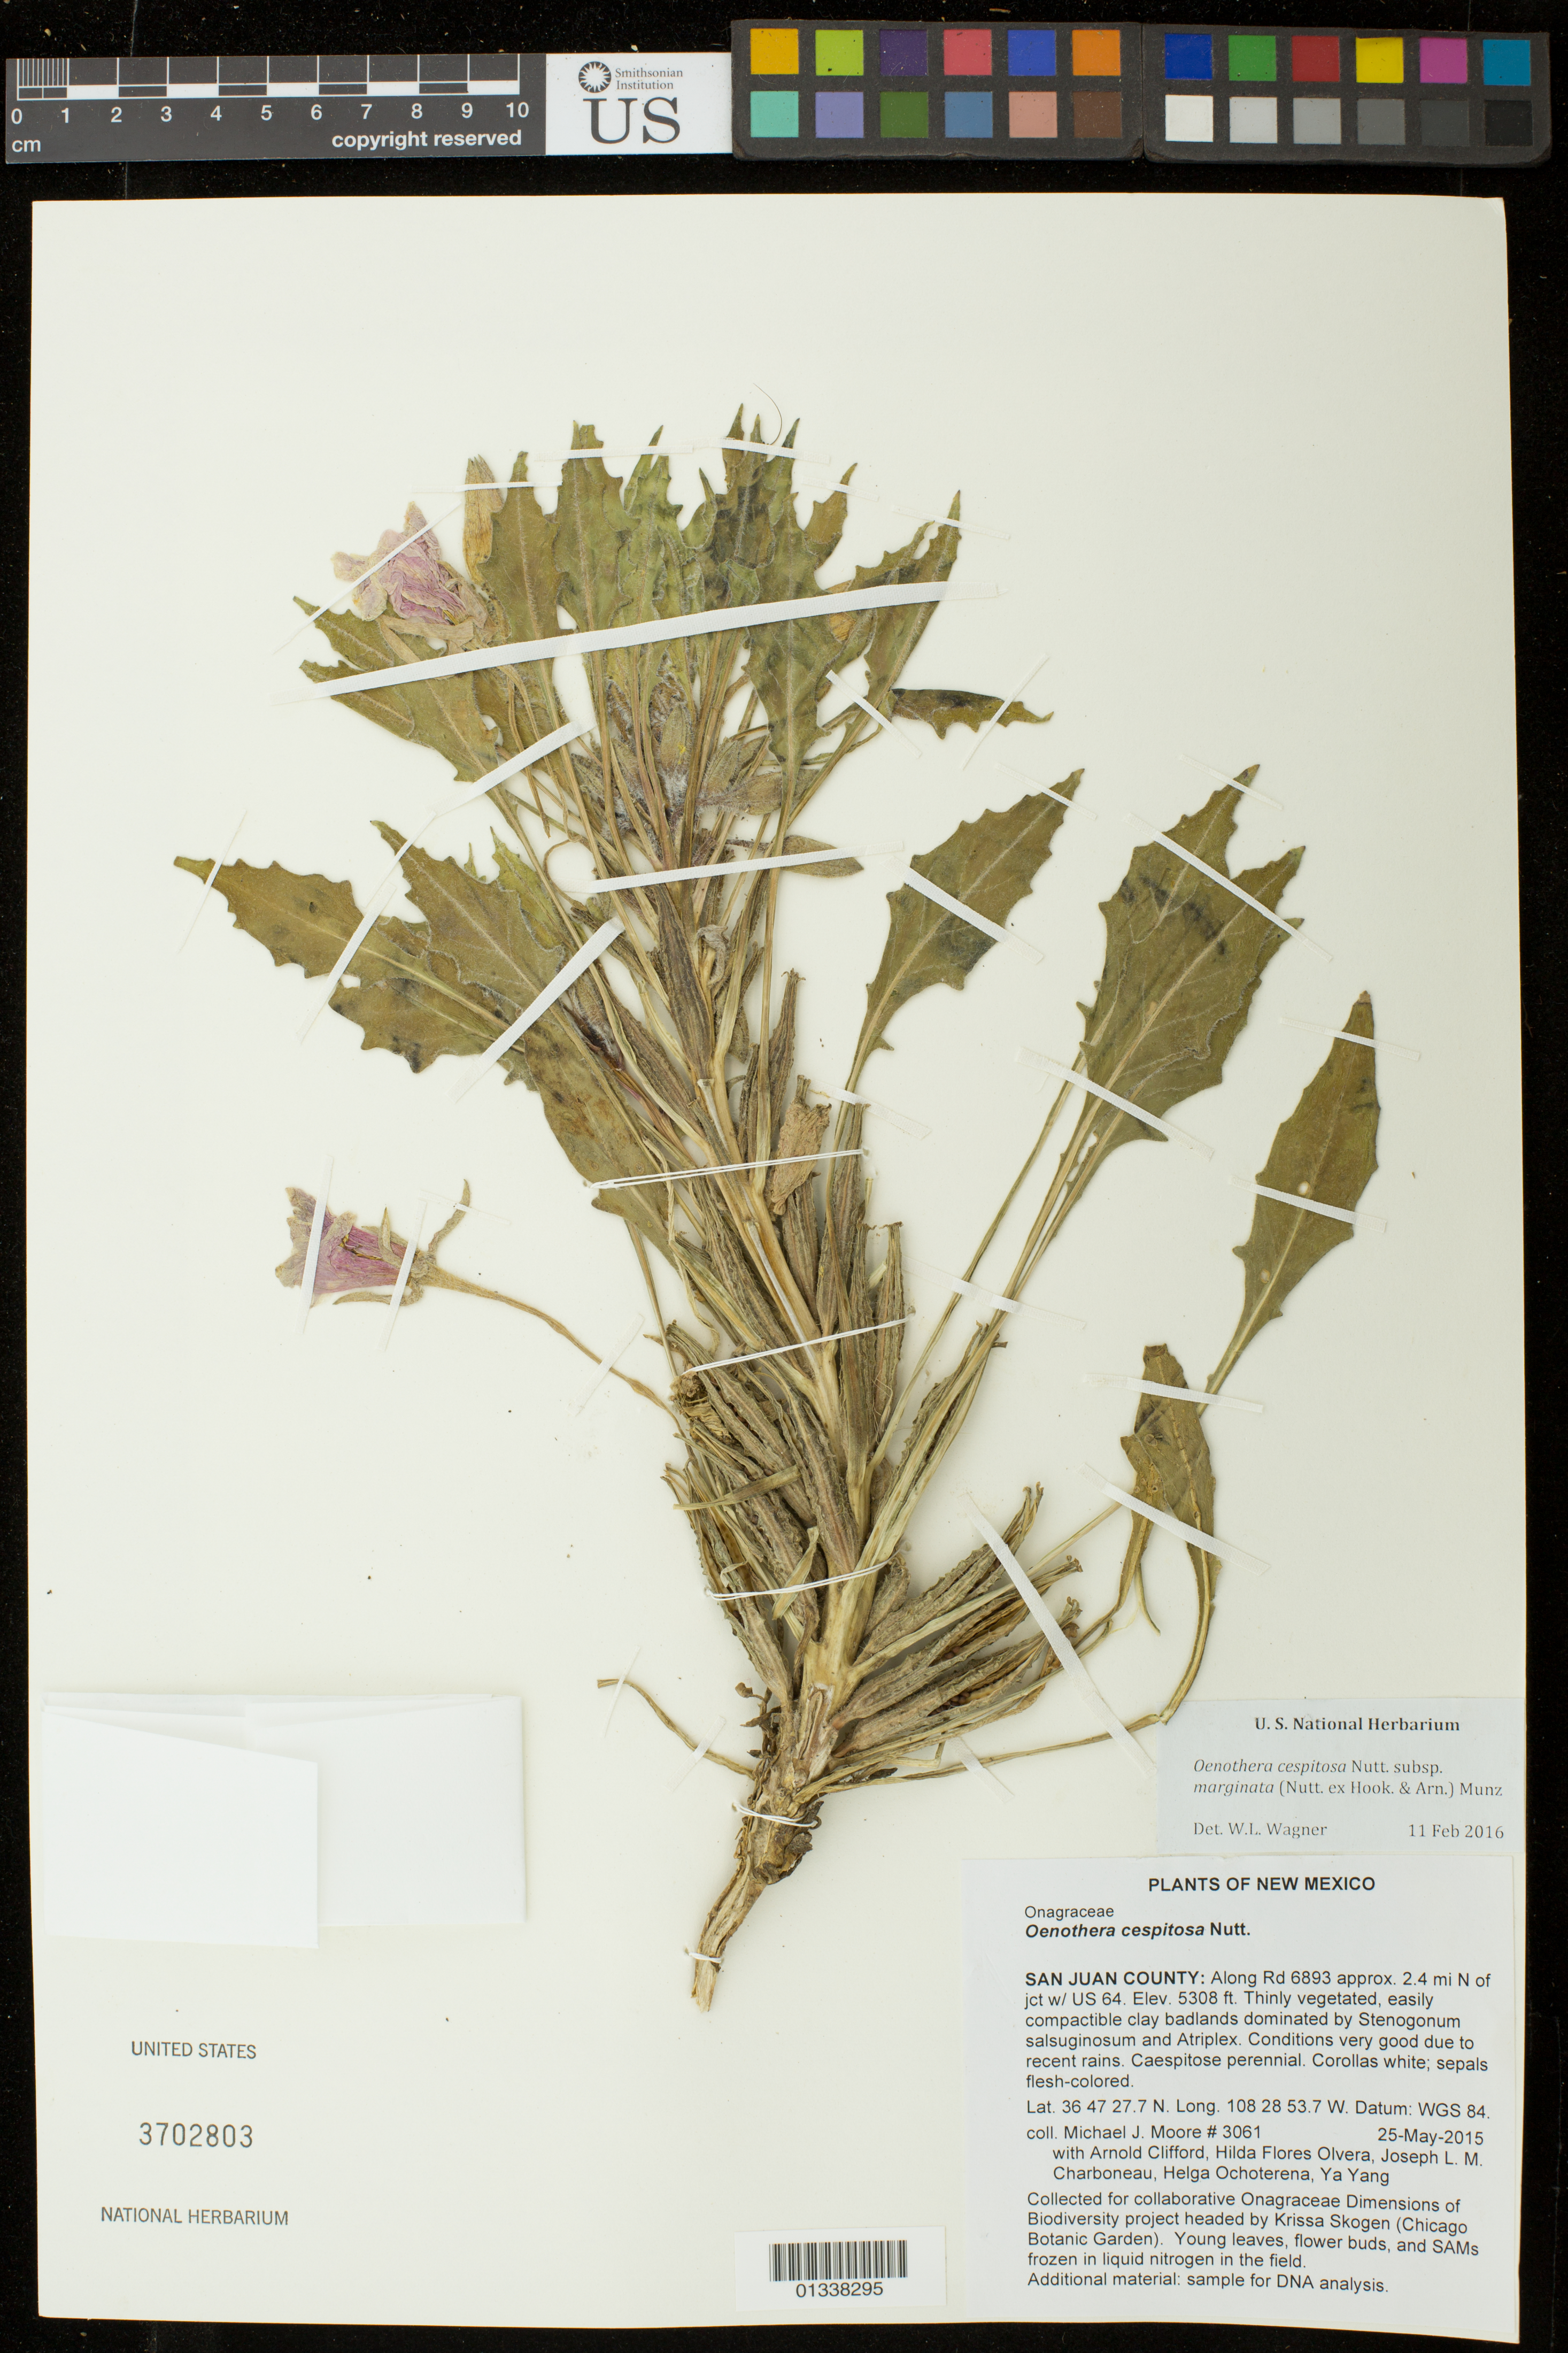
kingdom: Plantae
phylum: Tracheophyta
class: Magnoliopsida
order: Myrtales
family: Onagraceae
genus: Oenothera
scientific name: Oenothera cespitosa subsp. marginata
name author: (Nutt. ex Hook. & Arn.) Munz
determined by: Wagner, W. L., (BOT), Smithsonian Institution - National Museum of Natural History (UNITED STATES)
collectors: M. J. Moore, A. Clifford, H. Flores Olvera, J. L. M. Charboneau, H. Ochoterena-B. & Y. Yang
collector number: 3061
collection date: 2015-05-25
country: United States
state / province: New Mexico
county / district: San Juan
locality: Along Rd 6893 approx. 2.4 mi N of jct w/ US 64.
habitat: Thinly vegetated, easily compactible clay badlands dominated by Stenogonum salsuginosum and Atriplex. Conditions very good due to recent rains.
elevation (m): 1618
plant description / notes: Collected for collaborative Onagraceae Dimensions of Biodiversity project headed by Krissa Skogen (Chicago Botanic Garden). Young leaves, flower buds, and SAMs frozen in liquid nitrogen in the field.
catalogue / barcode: US 3702803